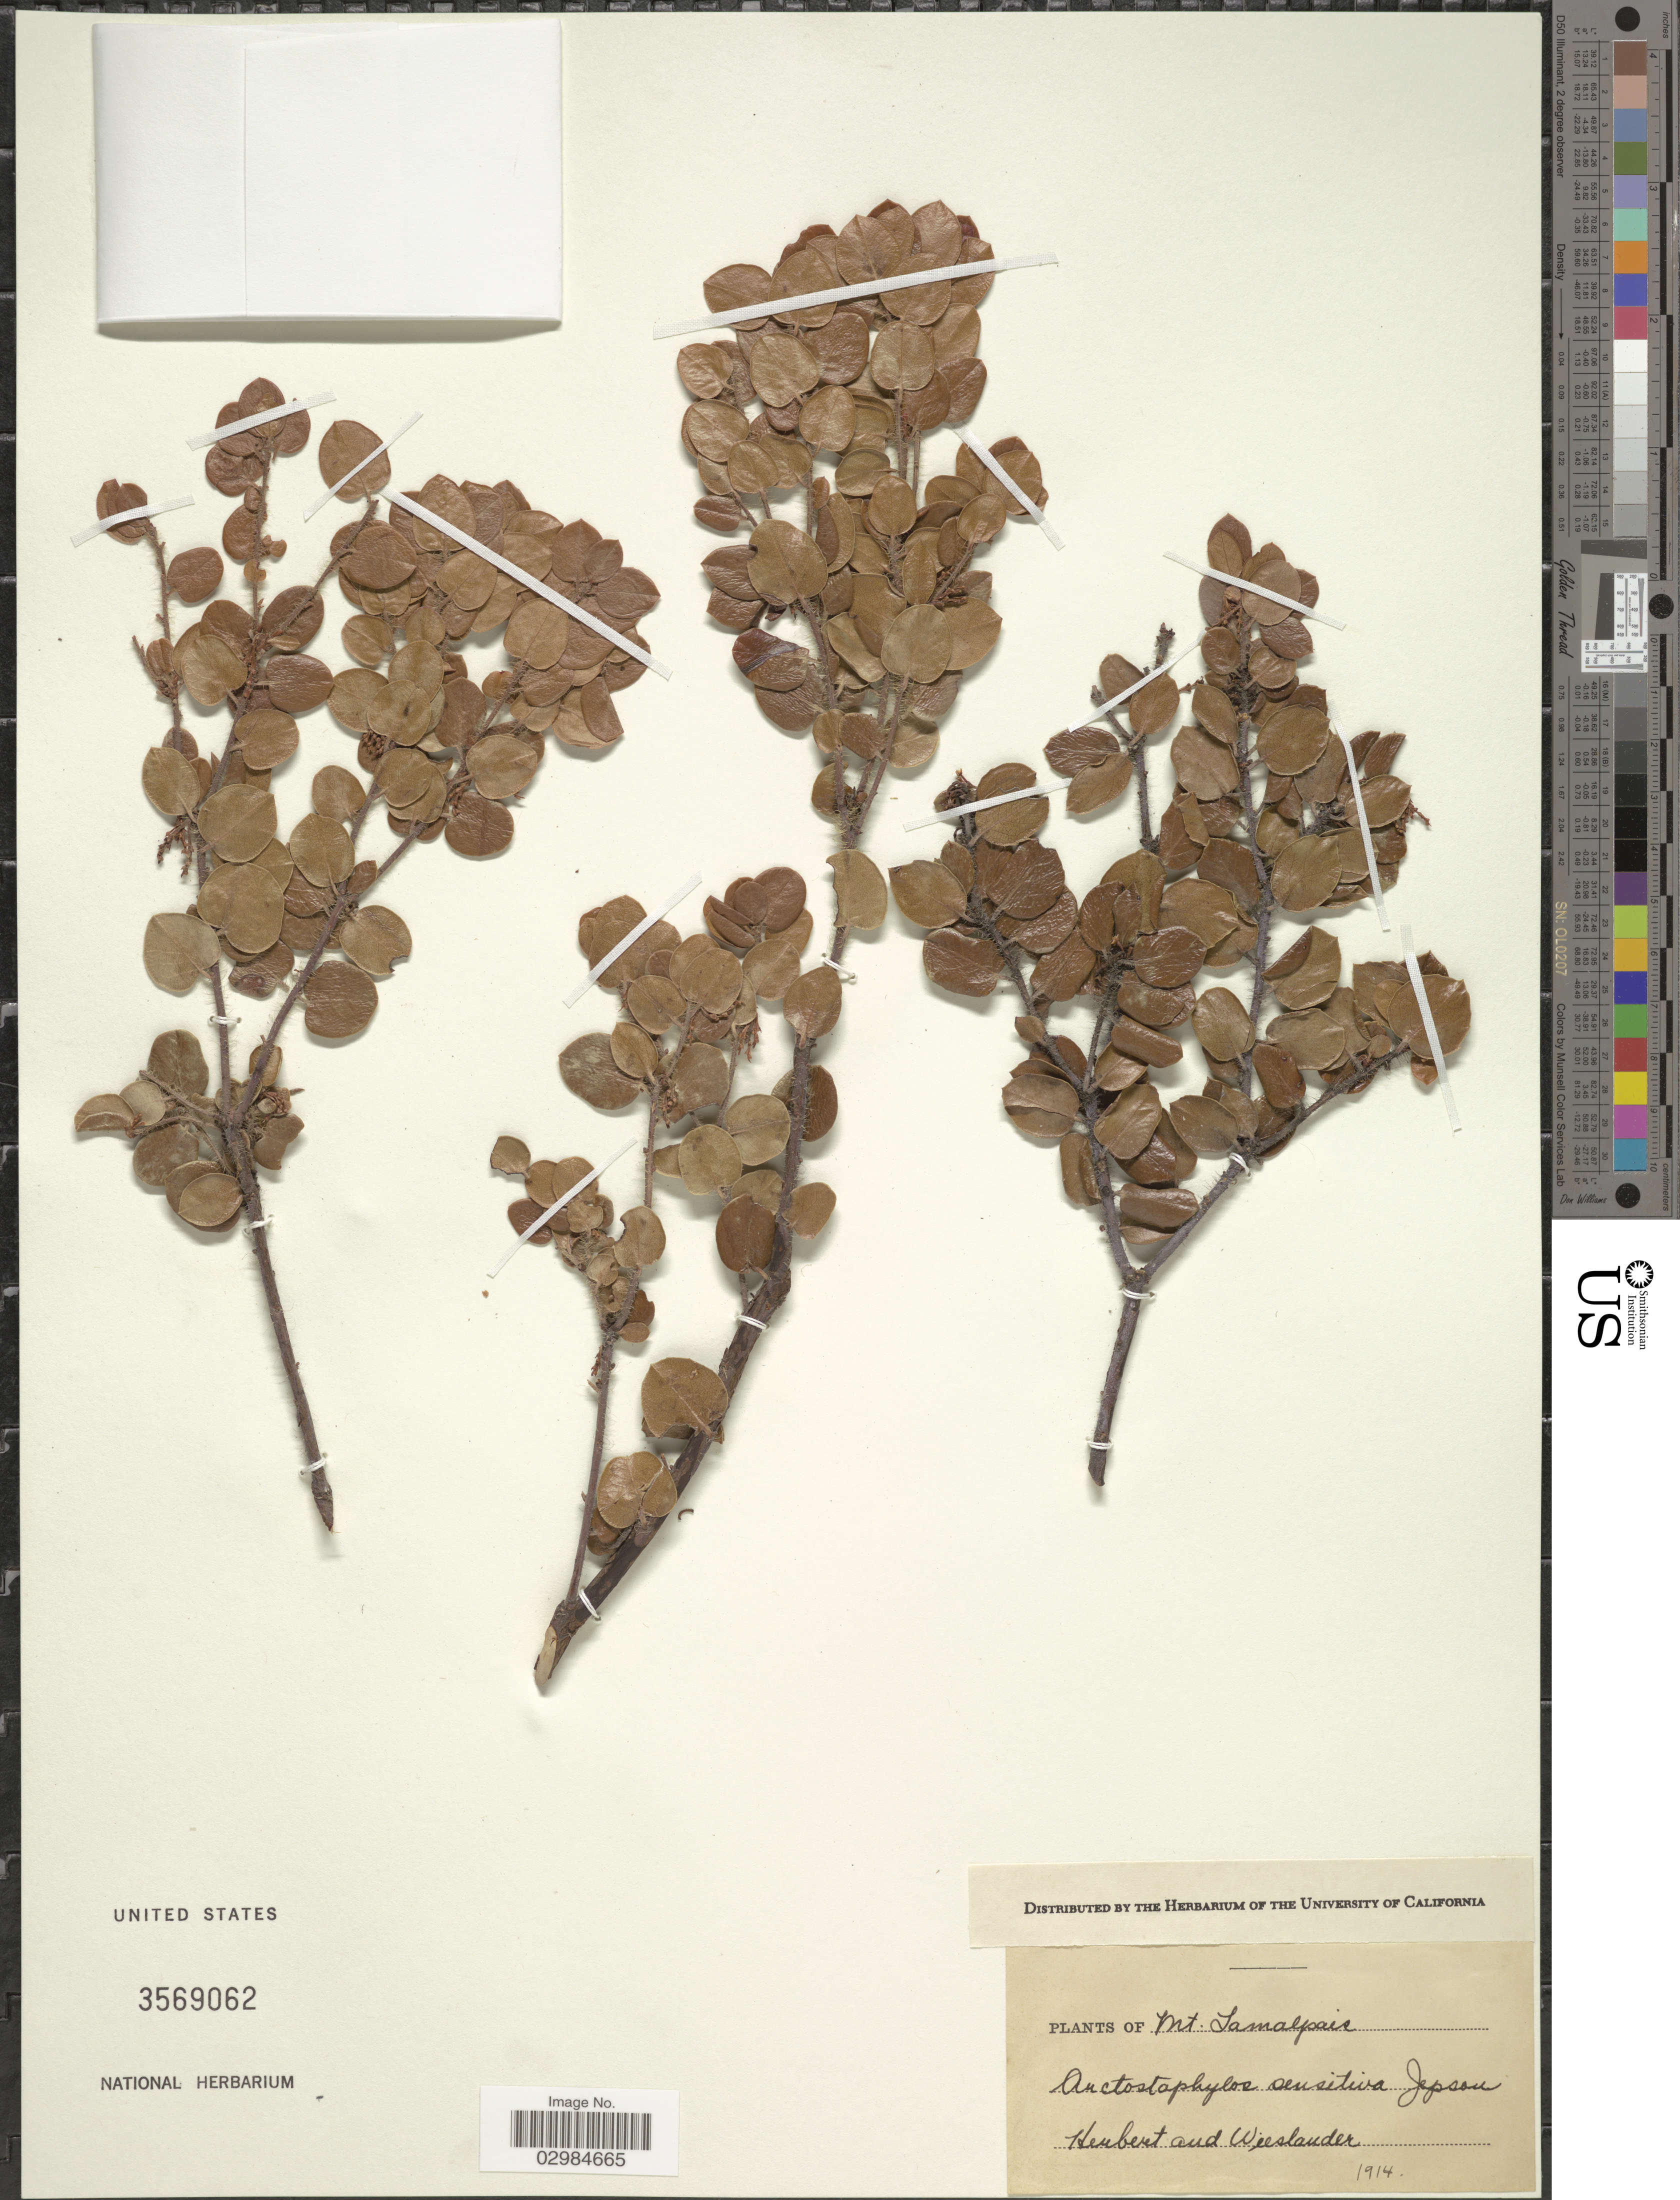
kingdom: Plantae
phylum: Tracheophyta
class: Magnoliopsida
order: Ericales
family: Ericaceae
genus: Arctostaphylos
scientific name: Arctostaphylos sensitiva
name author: Jeps.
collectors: -. Herbert & Wieslander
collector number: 1914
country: United States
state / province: California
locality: Mt. Tamalpais.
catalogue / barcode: US 3569062